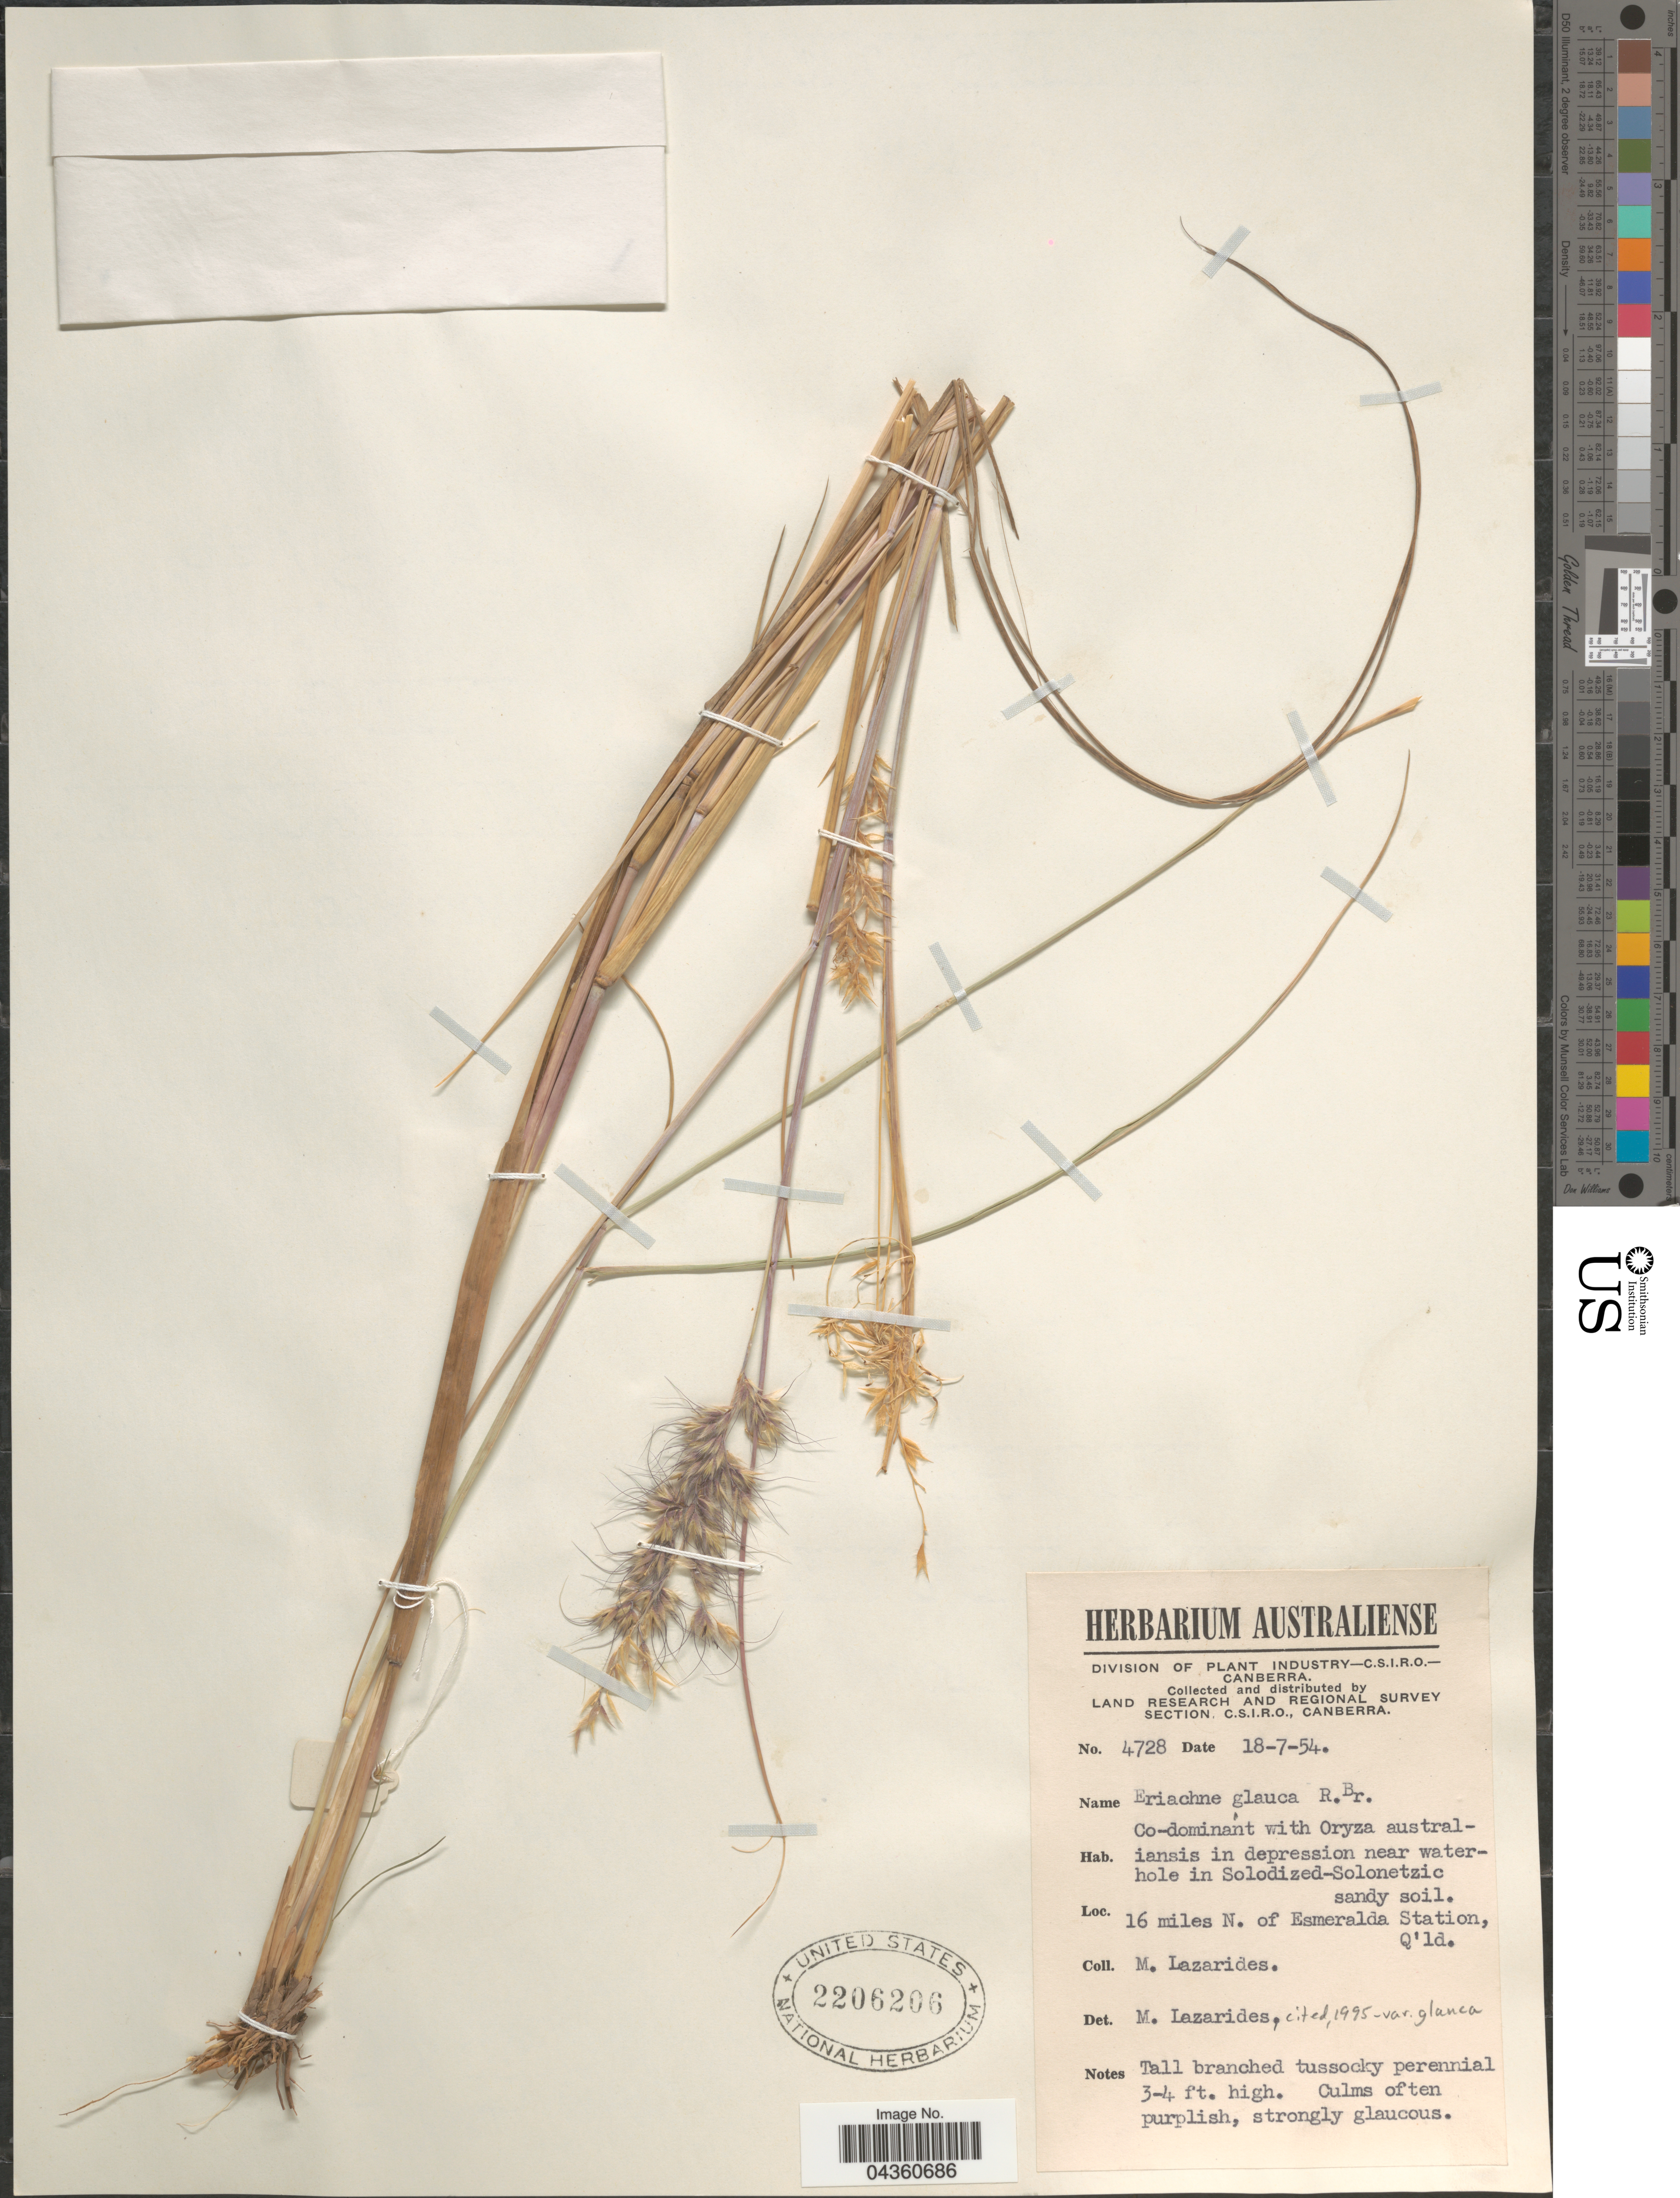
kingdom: Plantae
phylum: Tracheophyta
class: Liliopsida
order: Poales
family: Poaceae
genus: Eriachne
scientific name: Eriachne glauca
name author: R. Br.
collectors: M. Lazarides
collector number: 4728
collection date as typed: Transcribed d/m/y: 18/7/54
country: Australia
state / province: Queensland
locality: Land Research and Regional Survey Section. 16 miles N. of Esmeralda Station.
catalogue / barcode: US 2206206